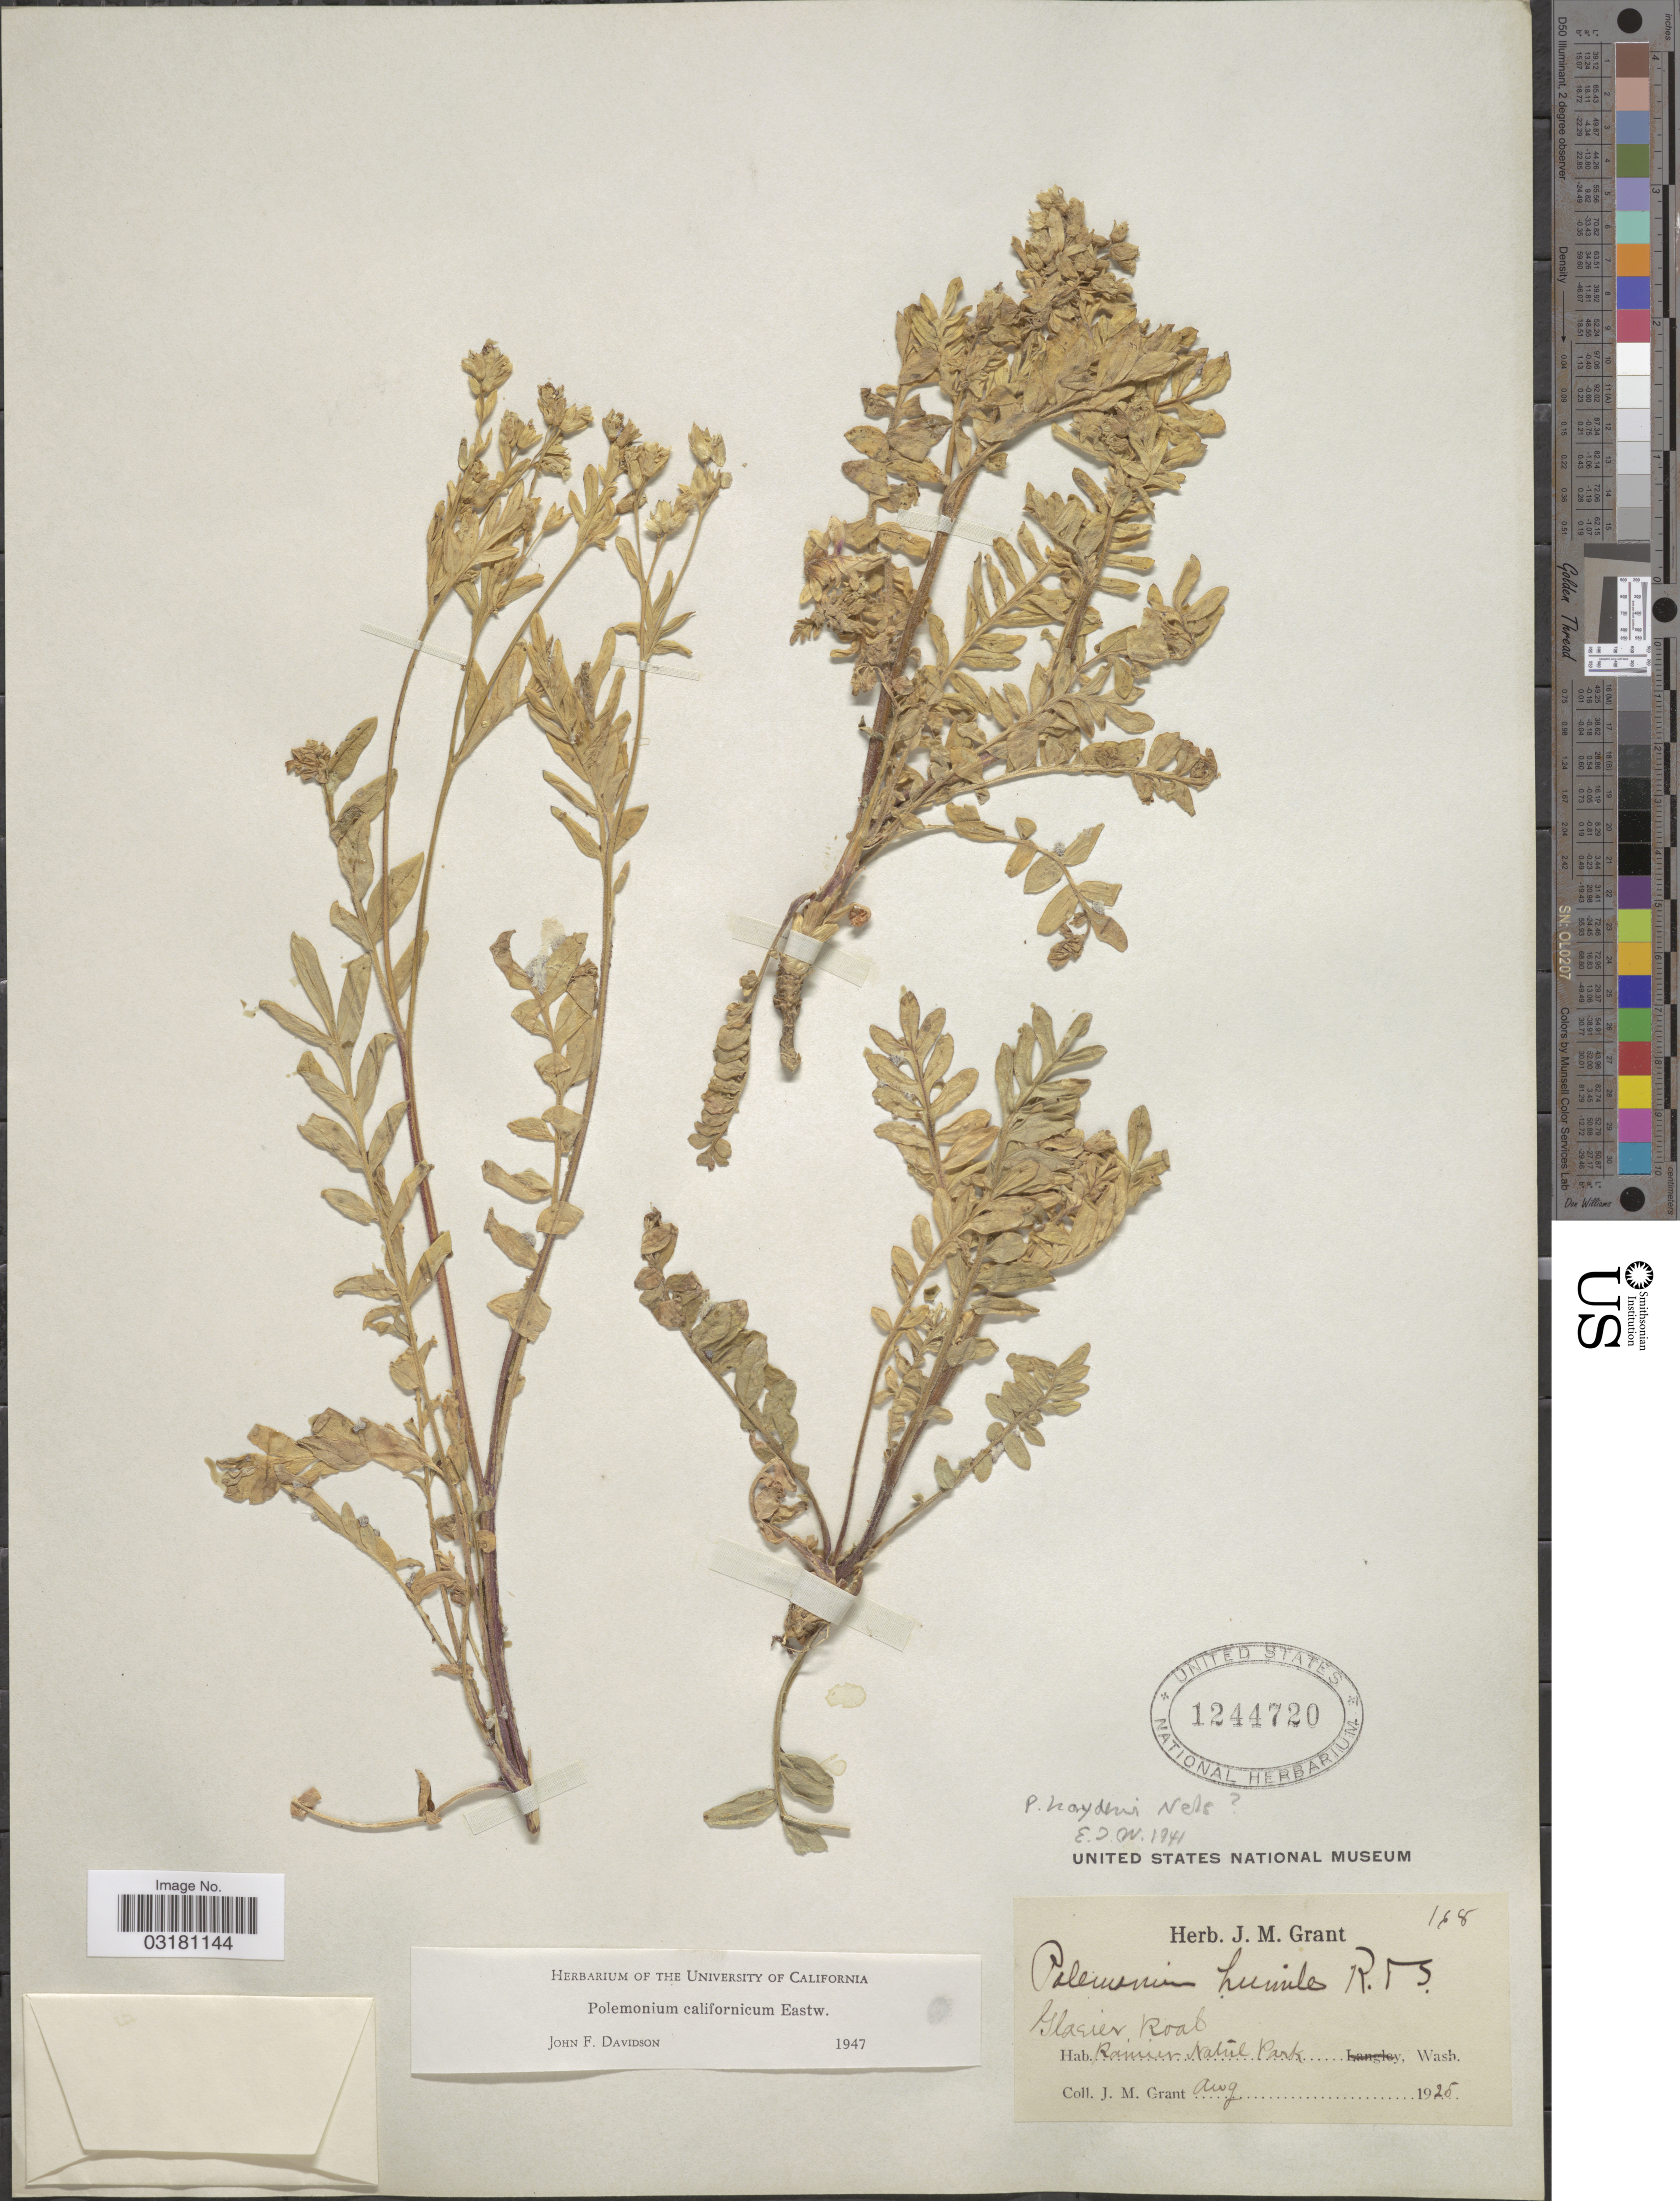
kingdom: Plantae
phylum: Tracheophyta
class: Magnoliopsida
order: Ericales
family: Polemoniaceae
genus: Polemonium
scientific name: Polemonium californicum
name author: Eastw.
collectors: J. M. Grant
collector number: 168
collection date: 1925-08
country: United States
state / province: Washington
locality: Glacier Roat. Rainier Natnl Park, Wash.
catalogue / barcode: US 1244720